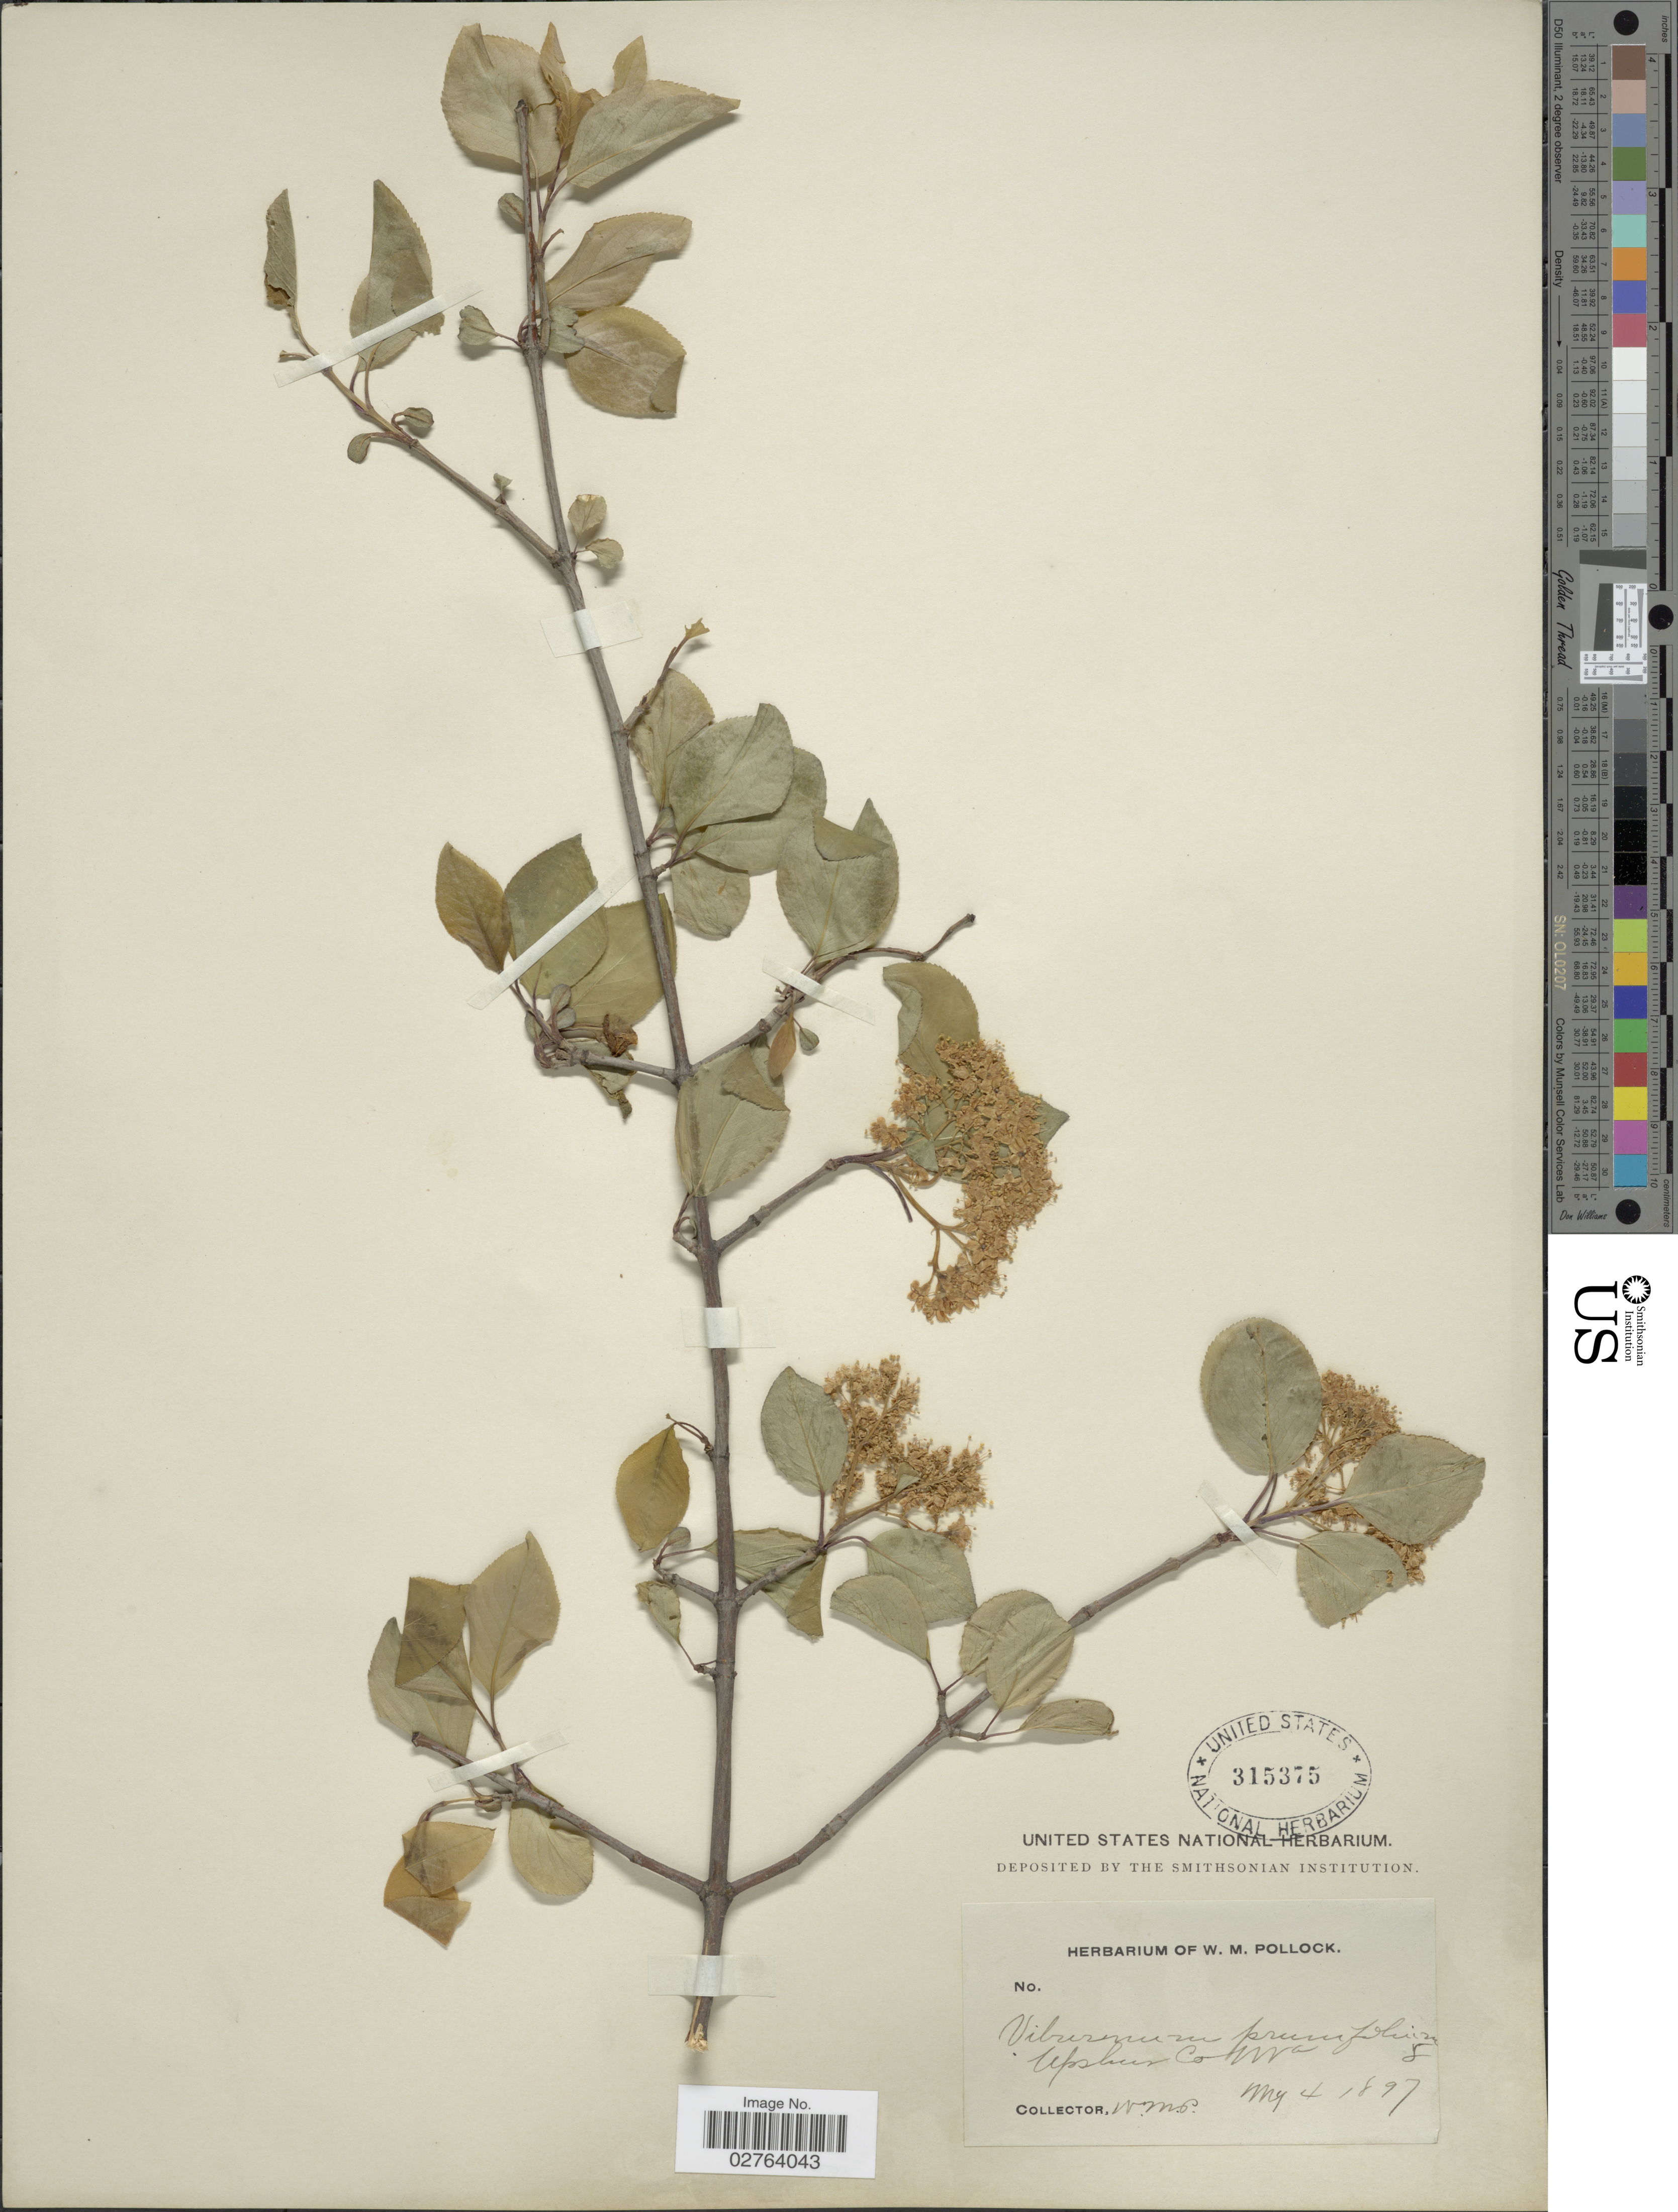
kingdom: Plantae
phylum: Tracheophyta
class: Magnoliopsida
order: Dipsacales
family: Viburnaceae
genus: Viburnum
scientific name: Viburnum prunifolium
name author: L.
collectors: W. M. Pollock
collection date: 1897-05-04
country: United States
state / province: West Virginia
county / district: Upshur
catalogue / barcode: US 315375